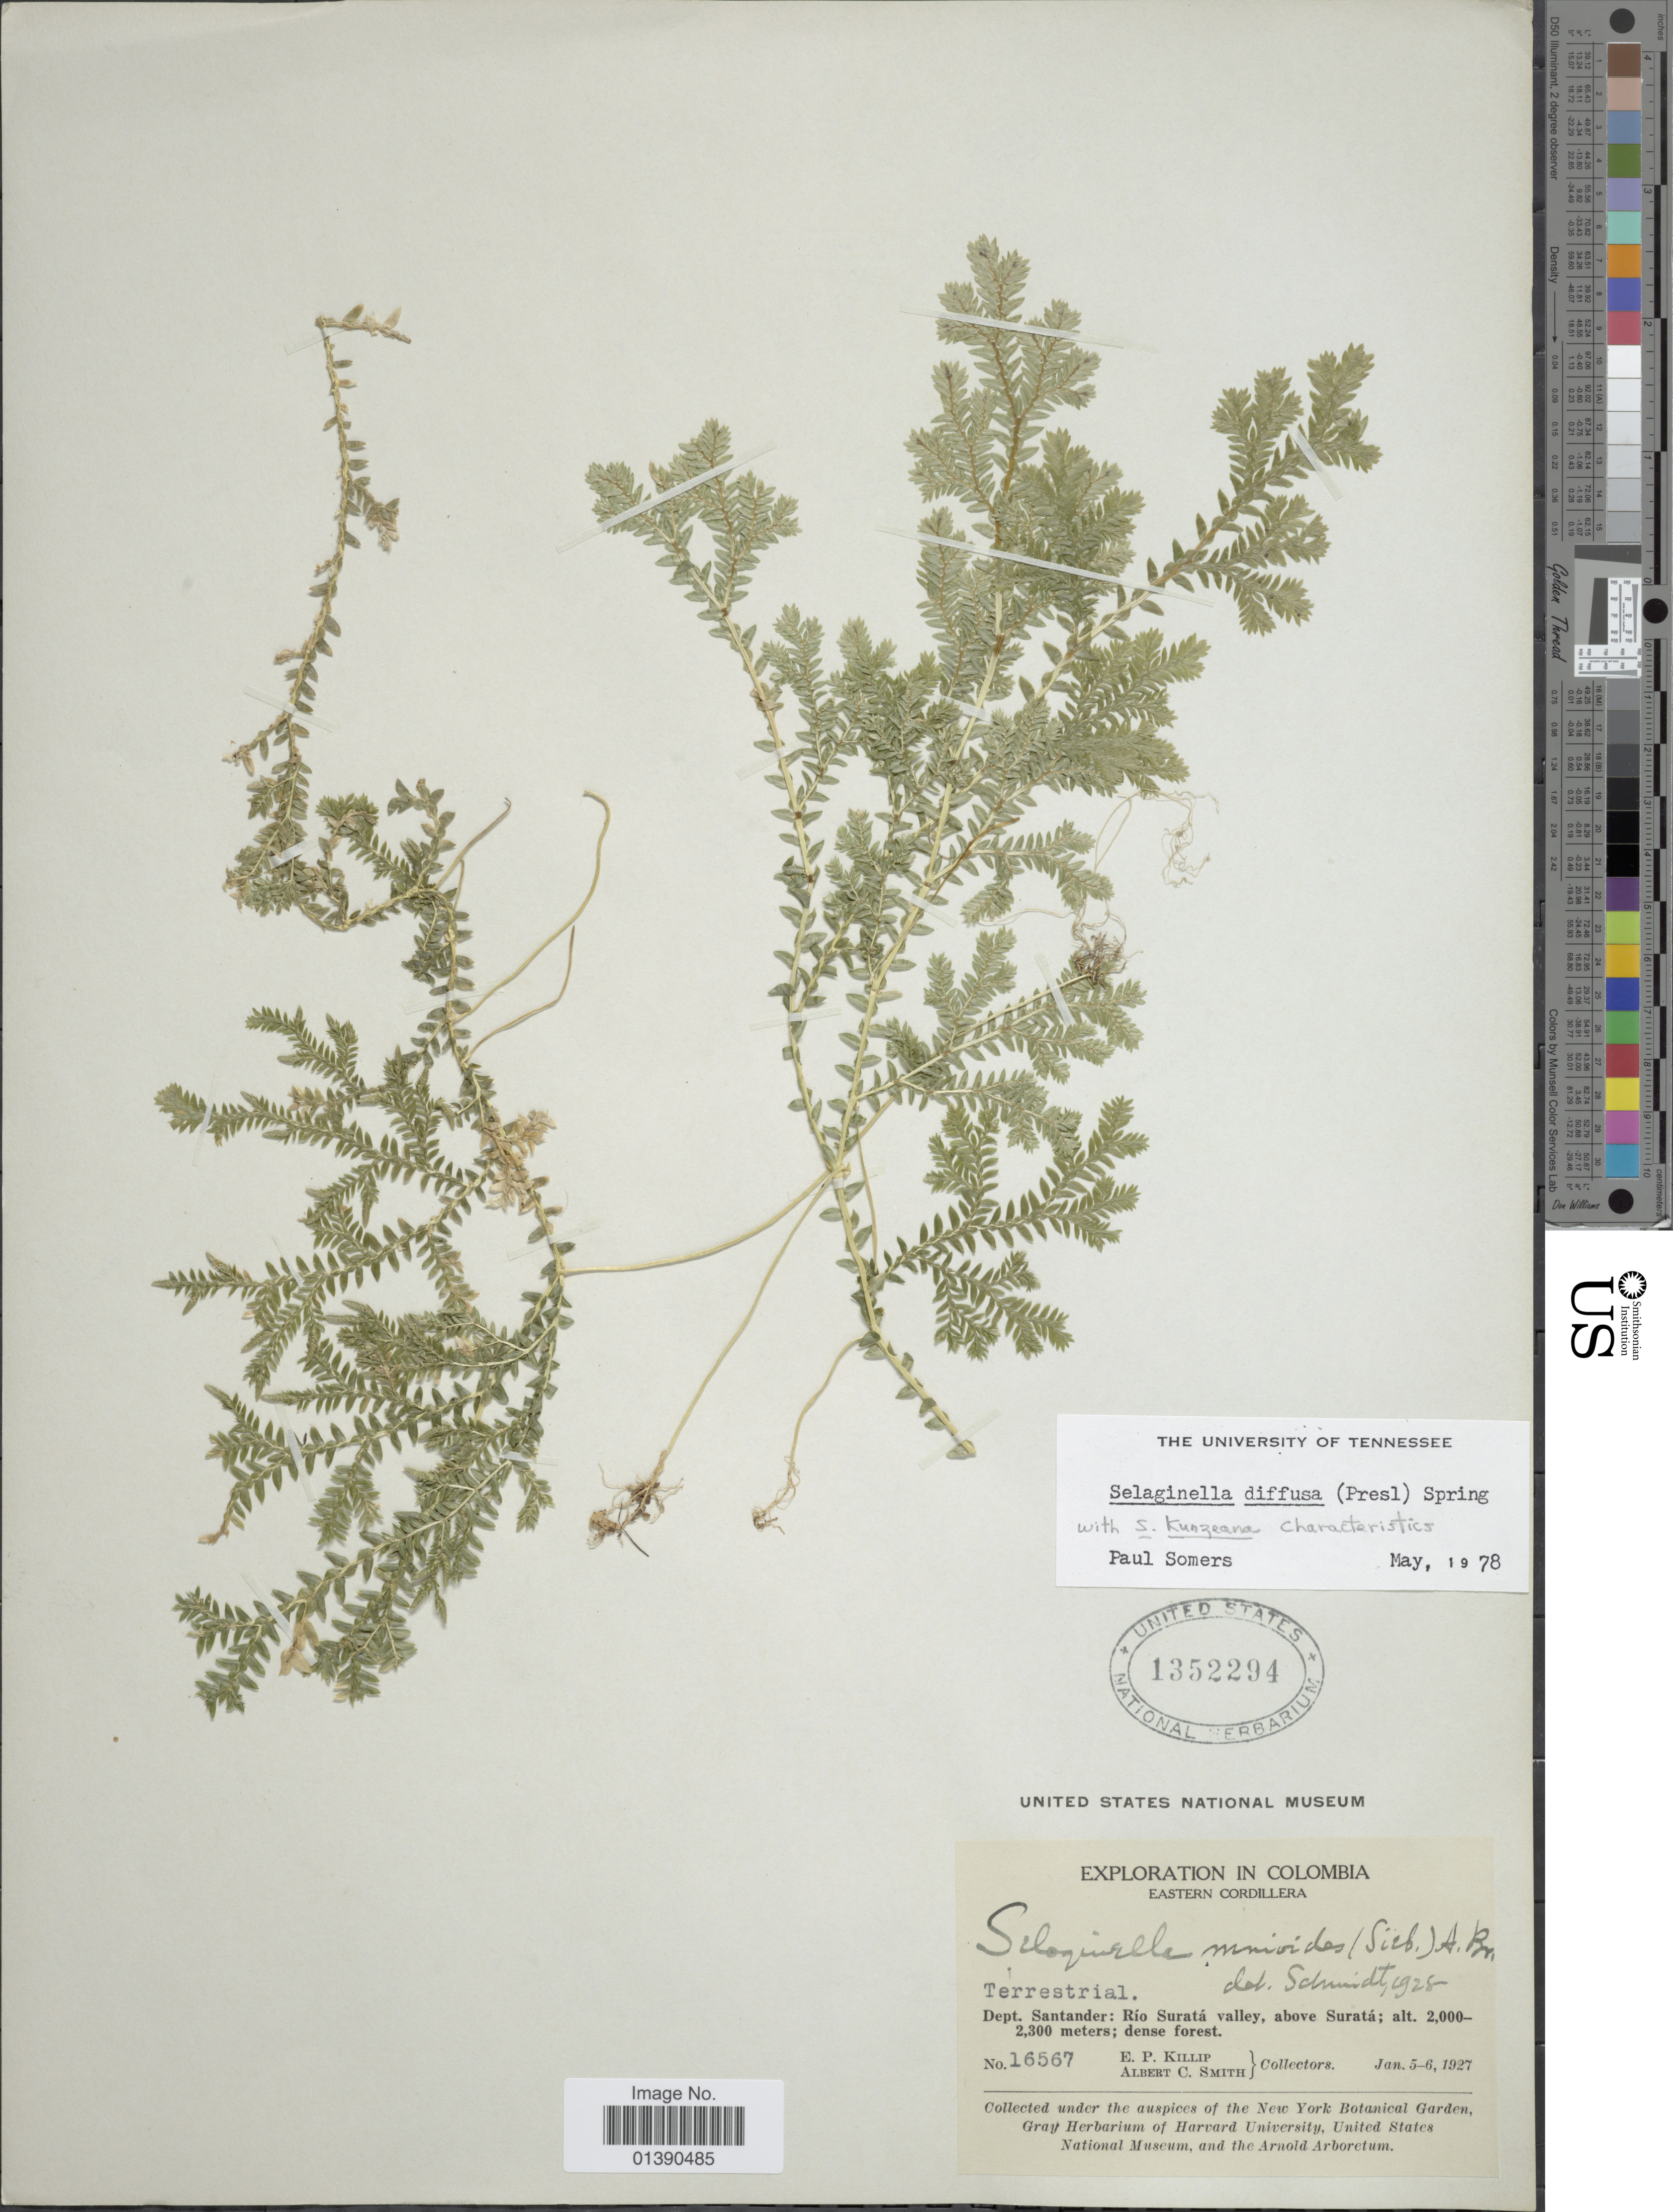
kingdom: Plantae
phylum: Tracheophyta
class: Lycopodiopsida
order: Selaginellales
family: Selaginellaceae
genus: Selaginella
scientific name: Selaginella diffusa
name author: (C. Presl) Spring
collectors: E. P. Killip & A. C. Smith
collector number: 16567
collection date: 1927-01-05/1927-01-06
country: Colombia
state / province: Santander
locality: Eastern Cordillera, Río Suratá valley, above Suratá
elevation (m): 2000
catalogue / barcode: US 1352294